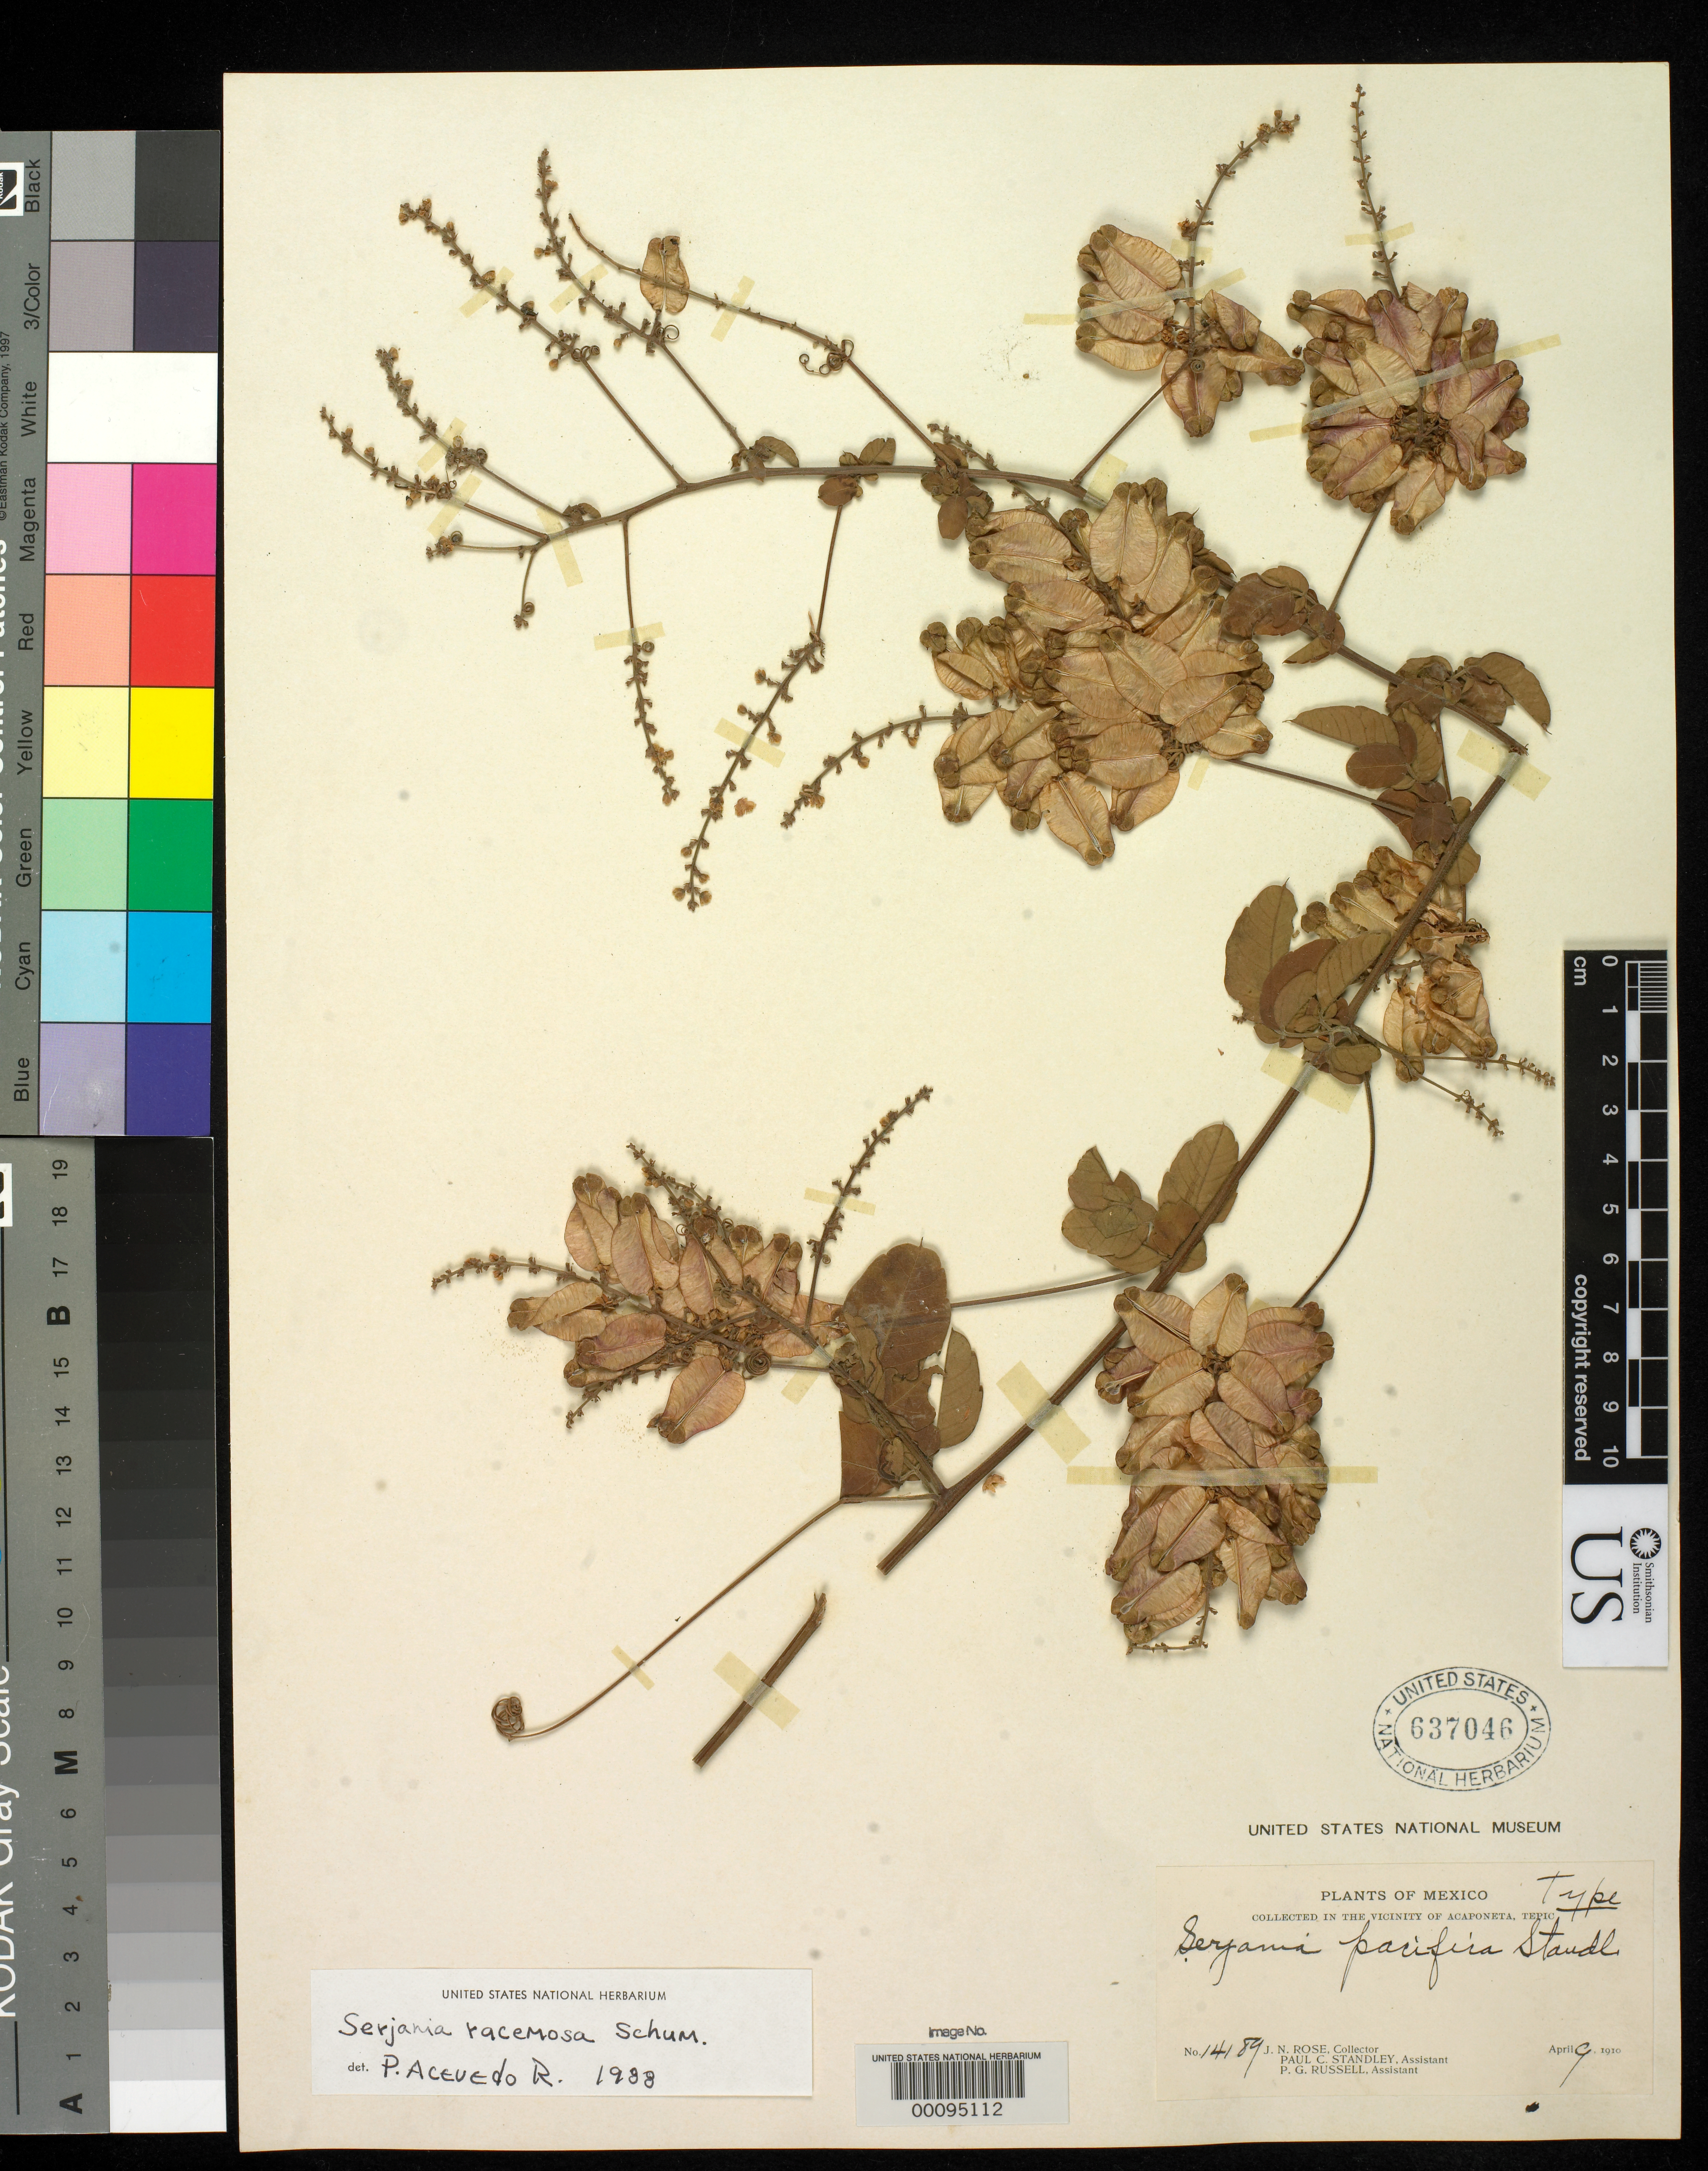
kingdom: Plantae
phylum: Tracheophyta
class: Magnoliopsida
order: Sapindales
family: Sapindaceae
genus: Serjania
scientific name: Serjania pacifica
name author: Standl.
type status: Holotype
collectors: J. N. Rose, P. C. Standley & P. G. Russell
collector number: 14189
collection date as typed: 09 Apr 1910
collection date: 1910-04-09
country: Mexico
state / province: Nayarit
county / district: Tepic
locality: Acaponeta, Tepic.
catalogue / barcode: US 637046